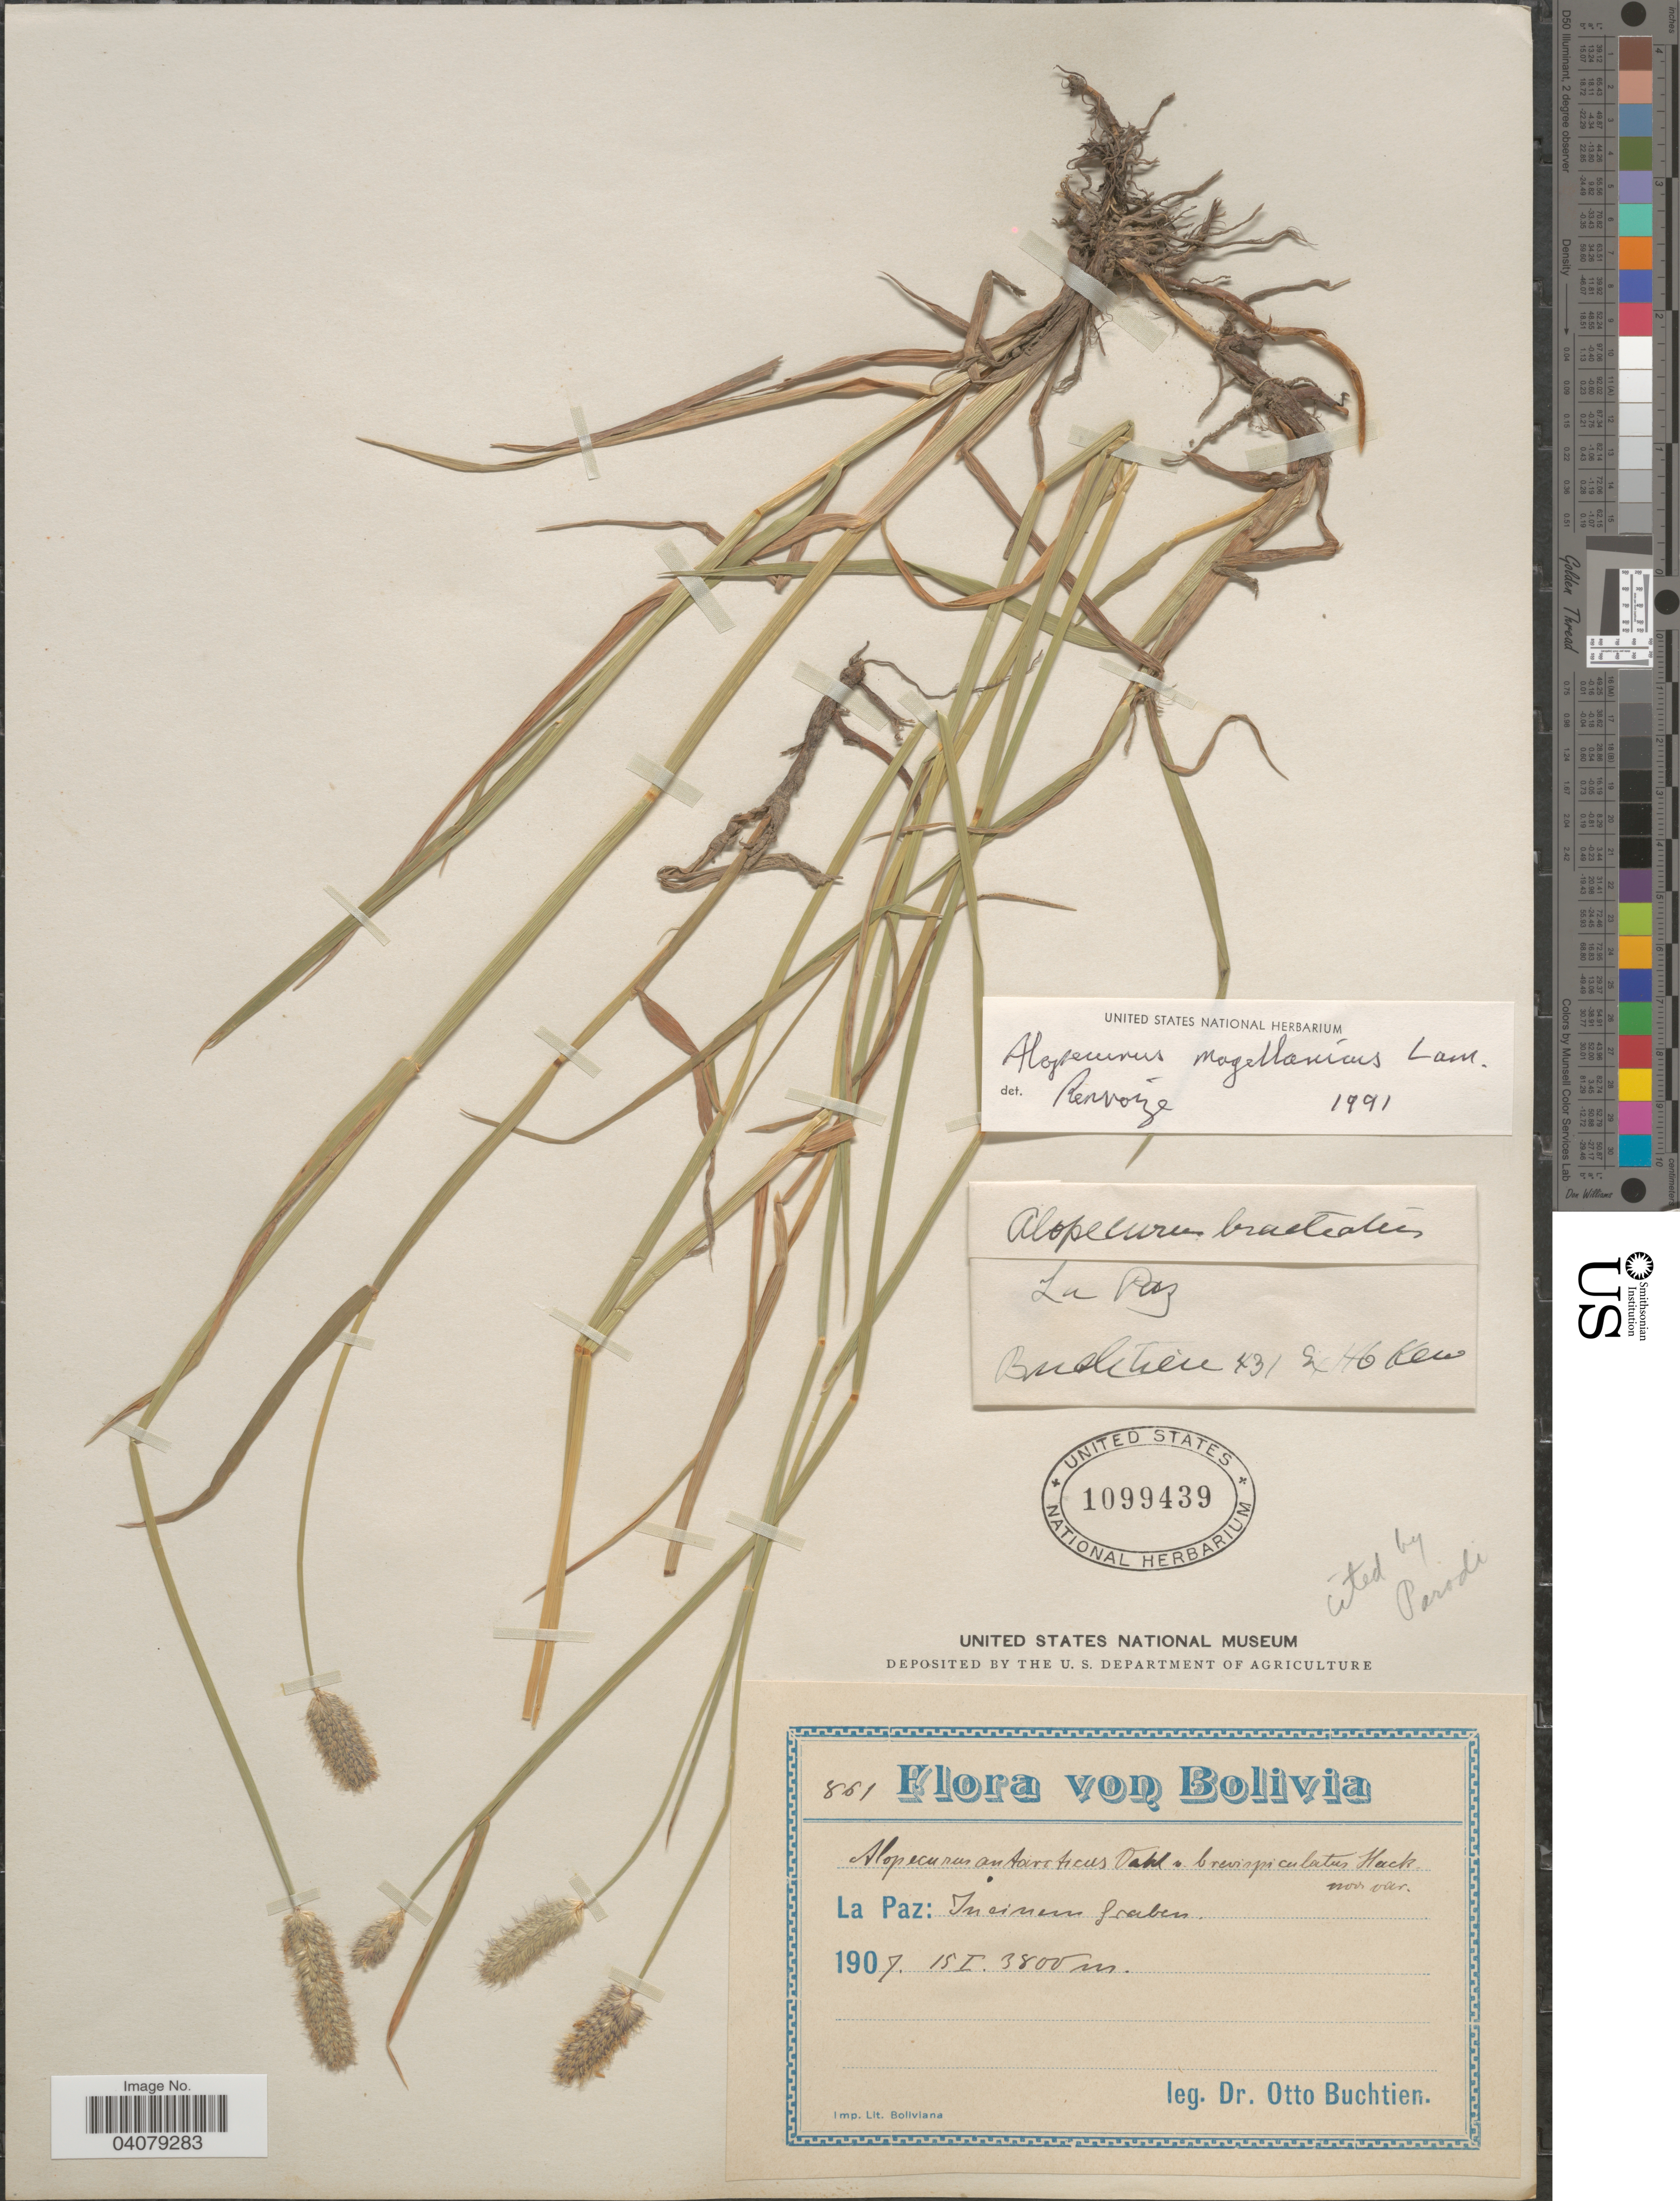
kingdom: Plantae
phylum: Tracheophyta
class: Liliopsida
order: Poales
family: Poaceae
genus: Alopecurus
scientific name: Alopecurus magellanicus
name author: Lam.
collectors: O. Buchtien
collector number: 861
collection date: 1907-01-15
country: Bolivia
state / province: La Paz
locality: Incinum praben.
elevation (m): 3800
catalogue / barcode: US 1099439